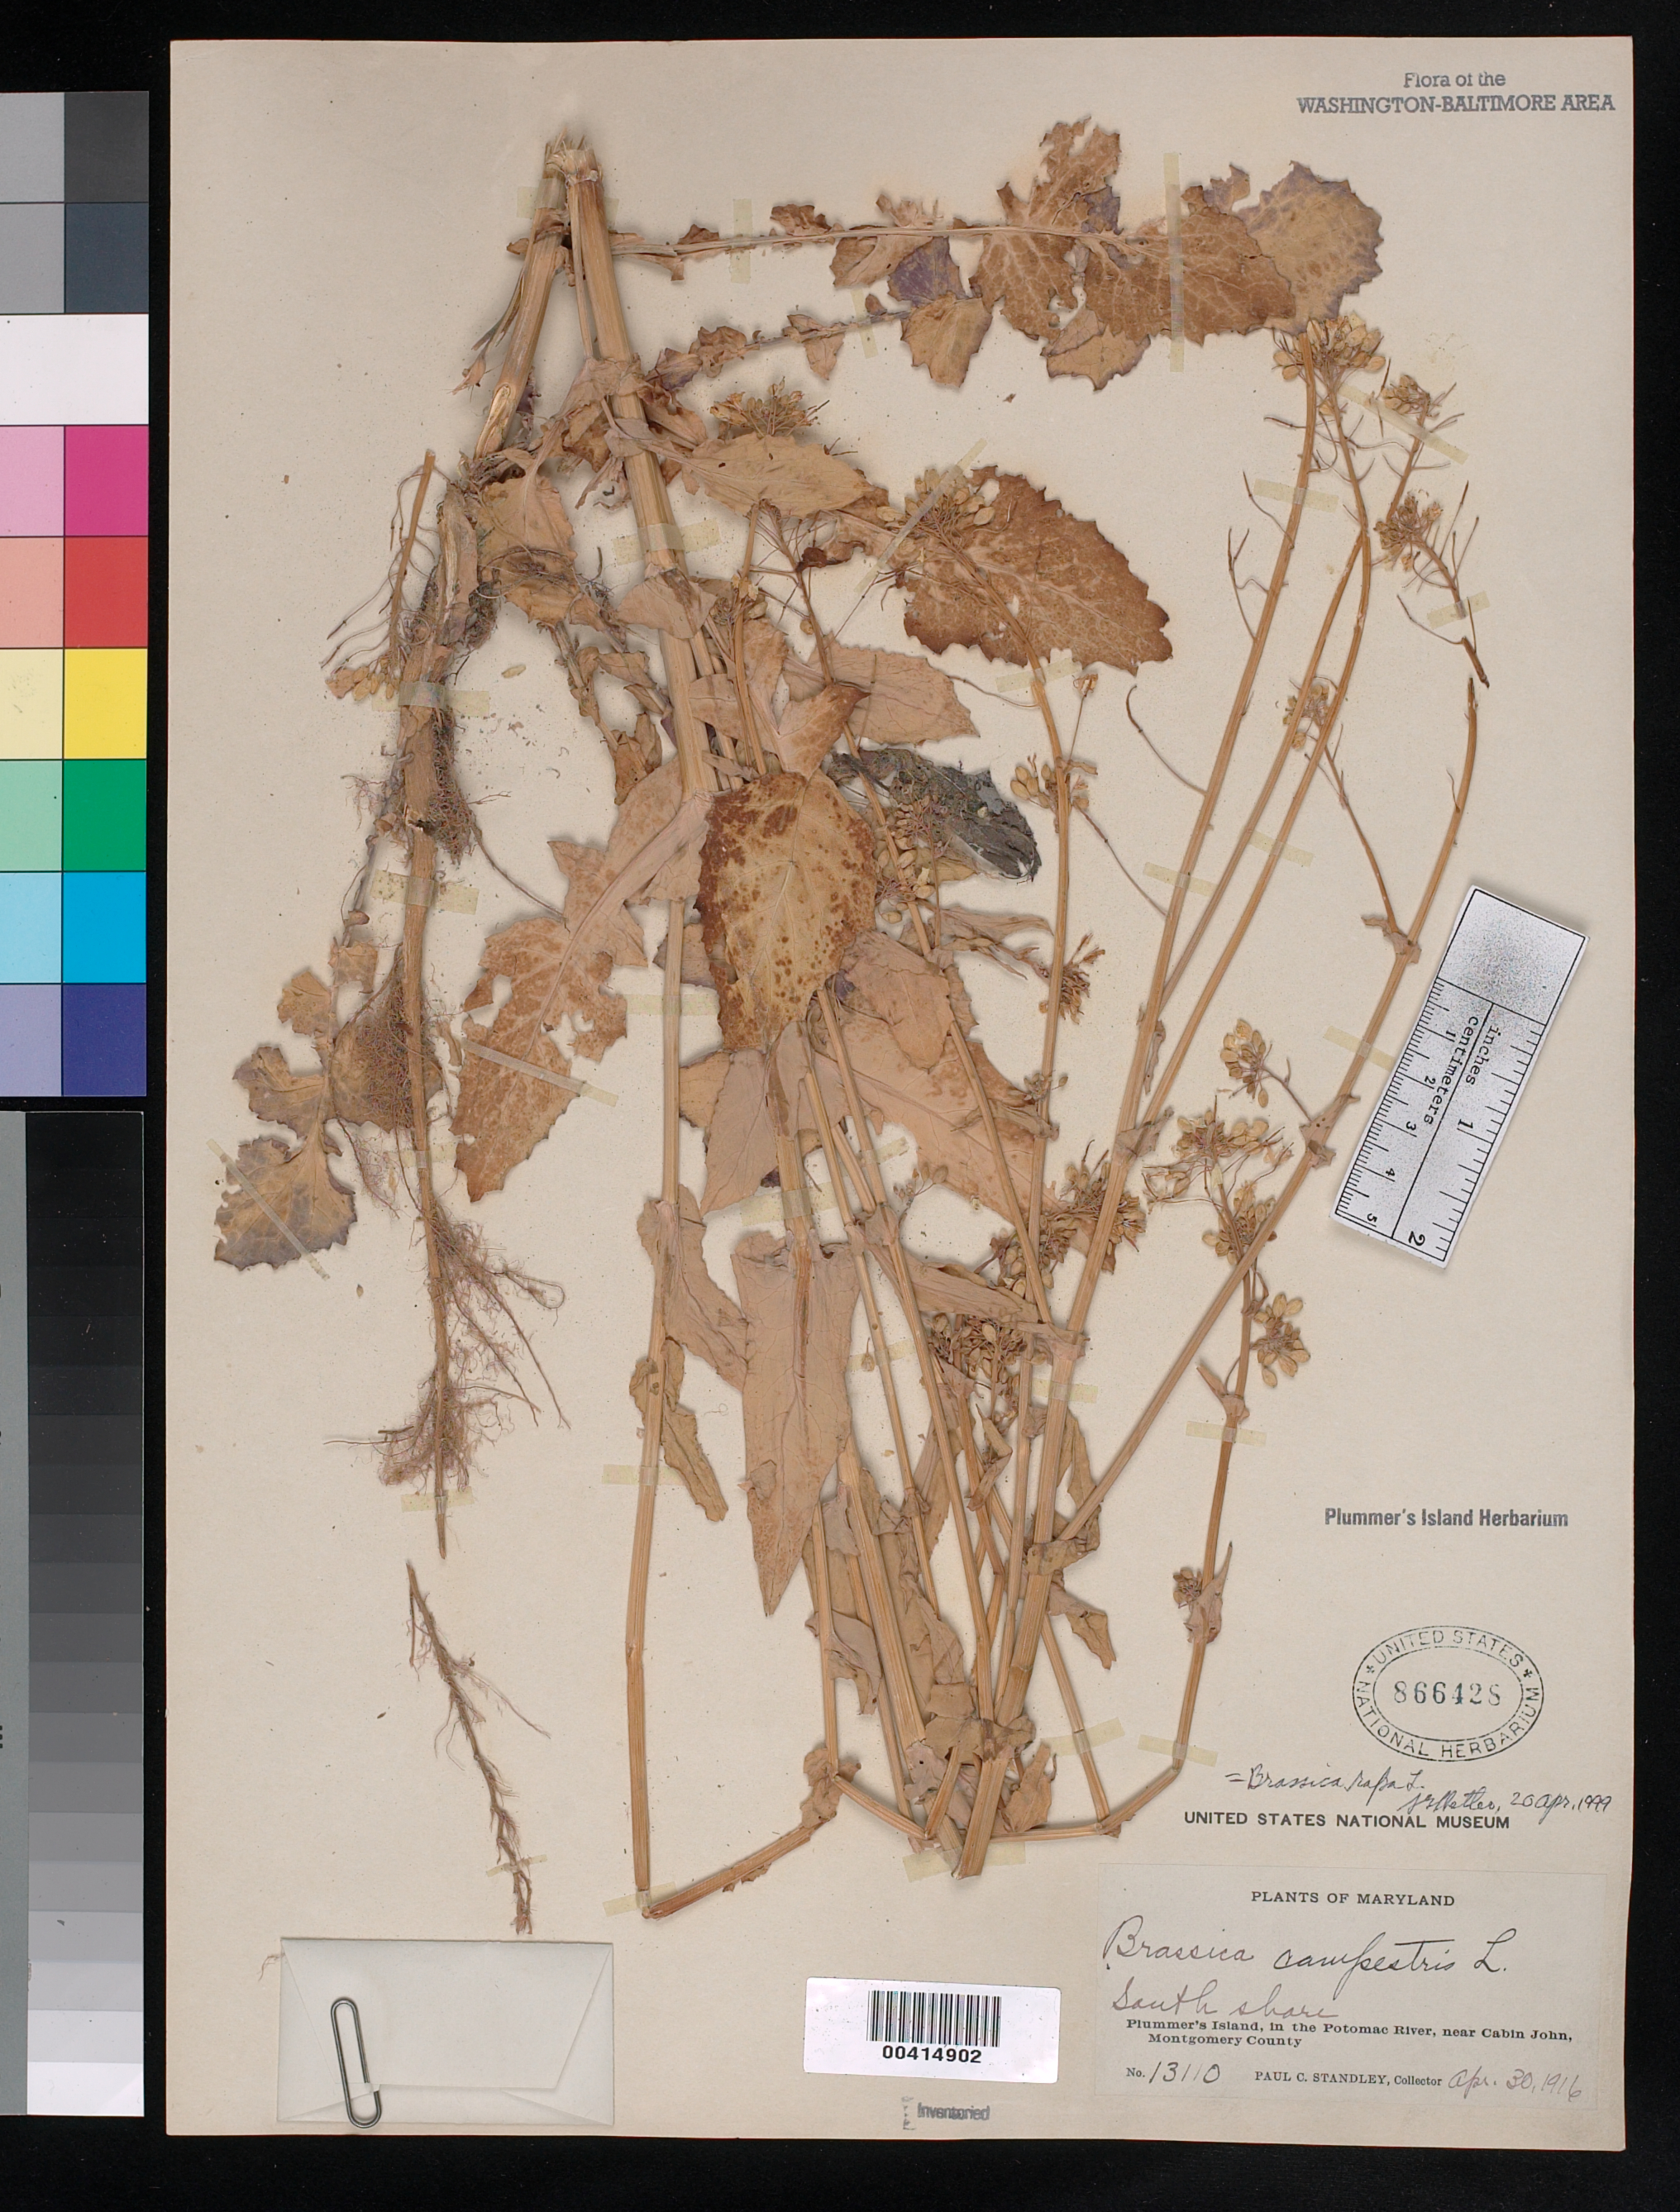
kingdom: Plantae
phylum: Tracheophyta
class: Magnoliopsida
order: Brassicales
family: Brassicaceae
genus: Brassica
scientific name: Brassica rapa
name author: L.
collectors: P. C. Standley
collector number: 13110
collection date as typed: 30 Apr 1916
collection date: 1916-04-30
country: United States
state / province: Maryland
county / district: Montgomery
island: Plummers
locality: Plummer's Island; south shore C. & O. Canal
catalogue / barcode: US 866428